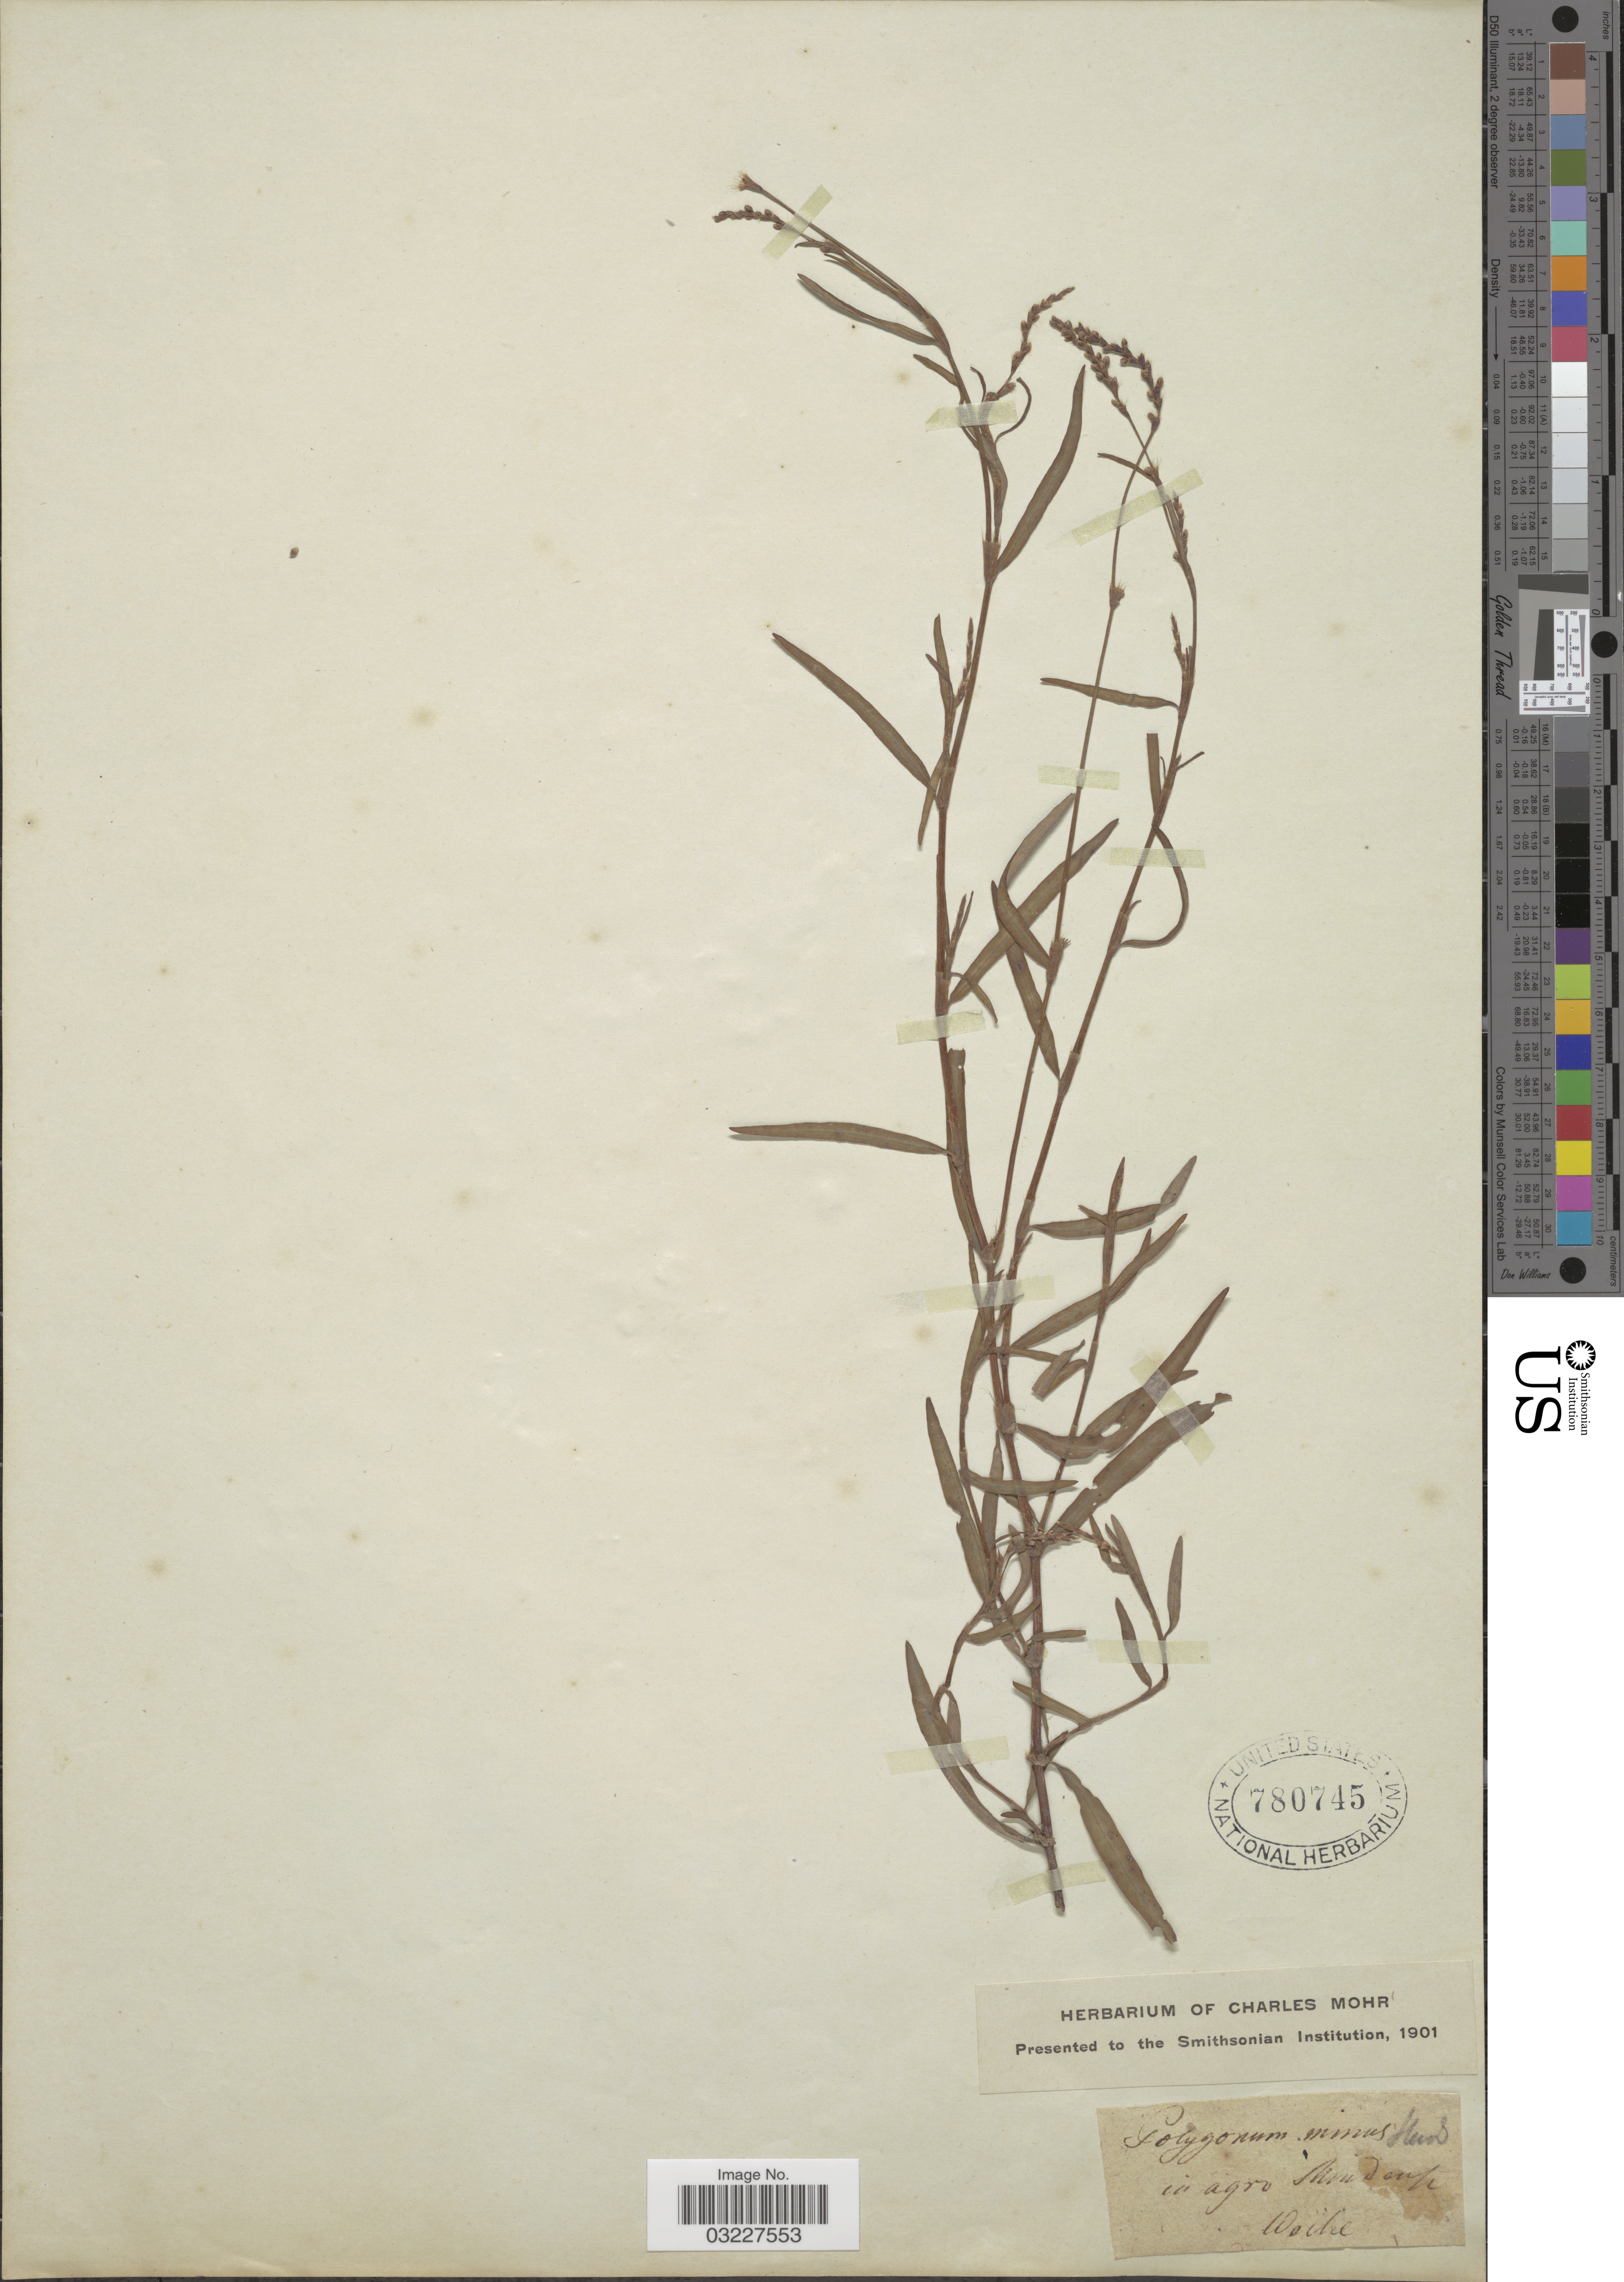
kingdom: Plantae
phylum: Tracheophyta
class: Magnoliopsida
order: Caryophyllales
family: Polygonaceae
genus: Polygonum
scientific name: Polygonum minus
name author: Huds.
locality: In agro Mindanp [interpreted].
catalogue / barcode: US 780745